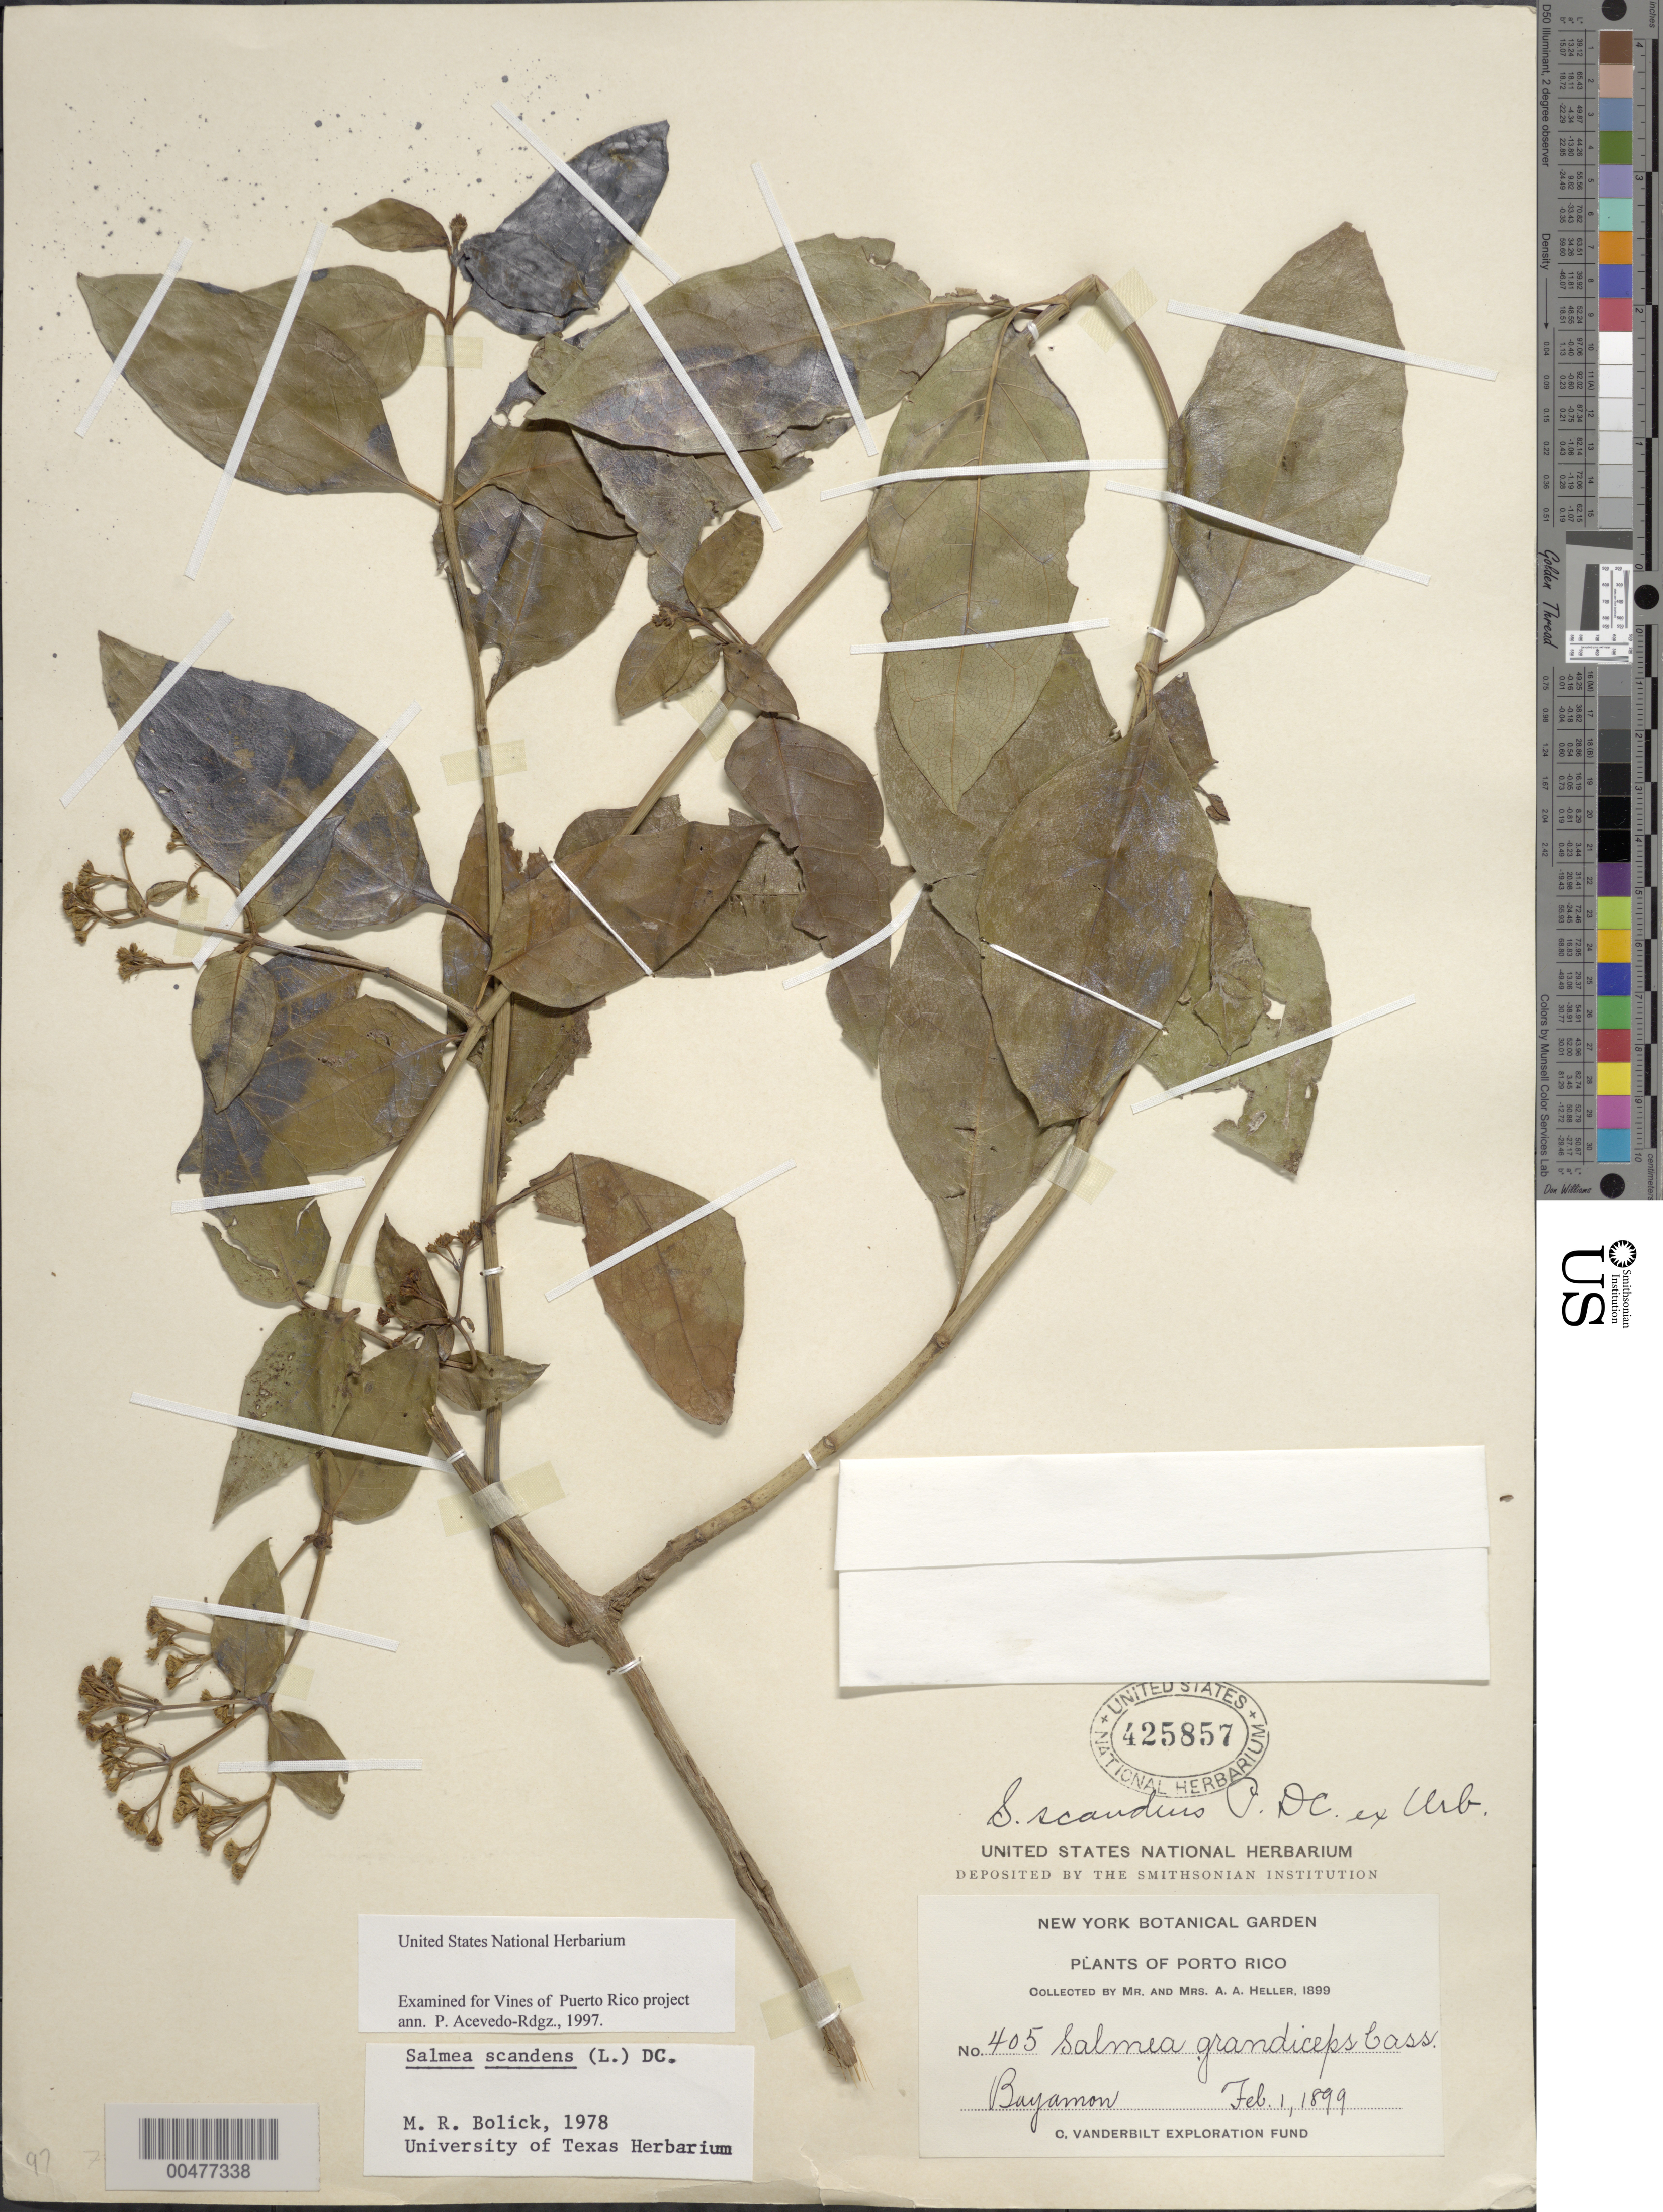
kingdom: Plantae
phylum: Tracheophyta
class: Magnoliopsida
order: Asterales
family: Asteraceae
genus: Salmea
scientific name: Salmea scandens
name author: (L.) DC.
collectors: A. A. Heller & E. G. Heller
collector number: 405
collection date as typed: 01 Feb 1899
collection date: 1899-02-01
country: Puerto Rico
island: Greater Antilles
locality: Bayamon.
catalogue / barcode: US 425857